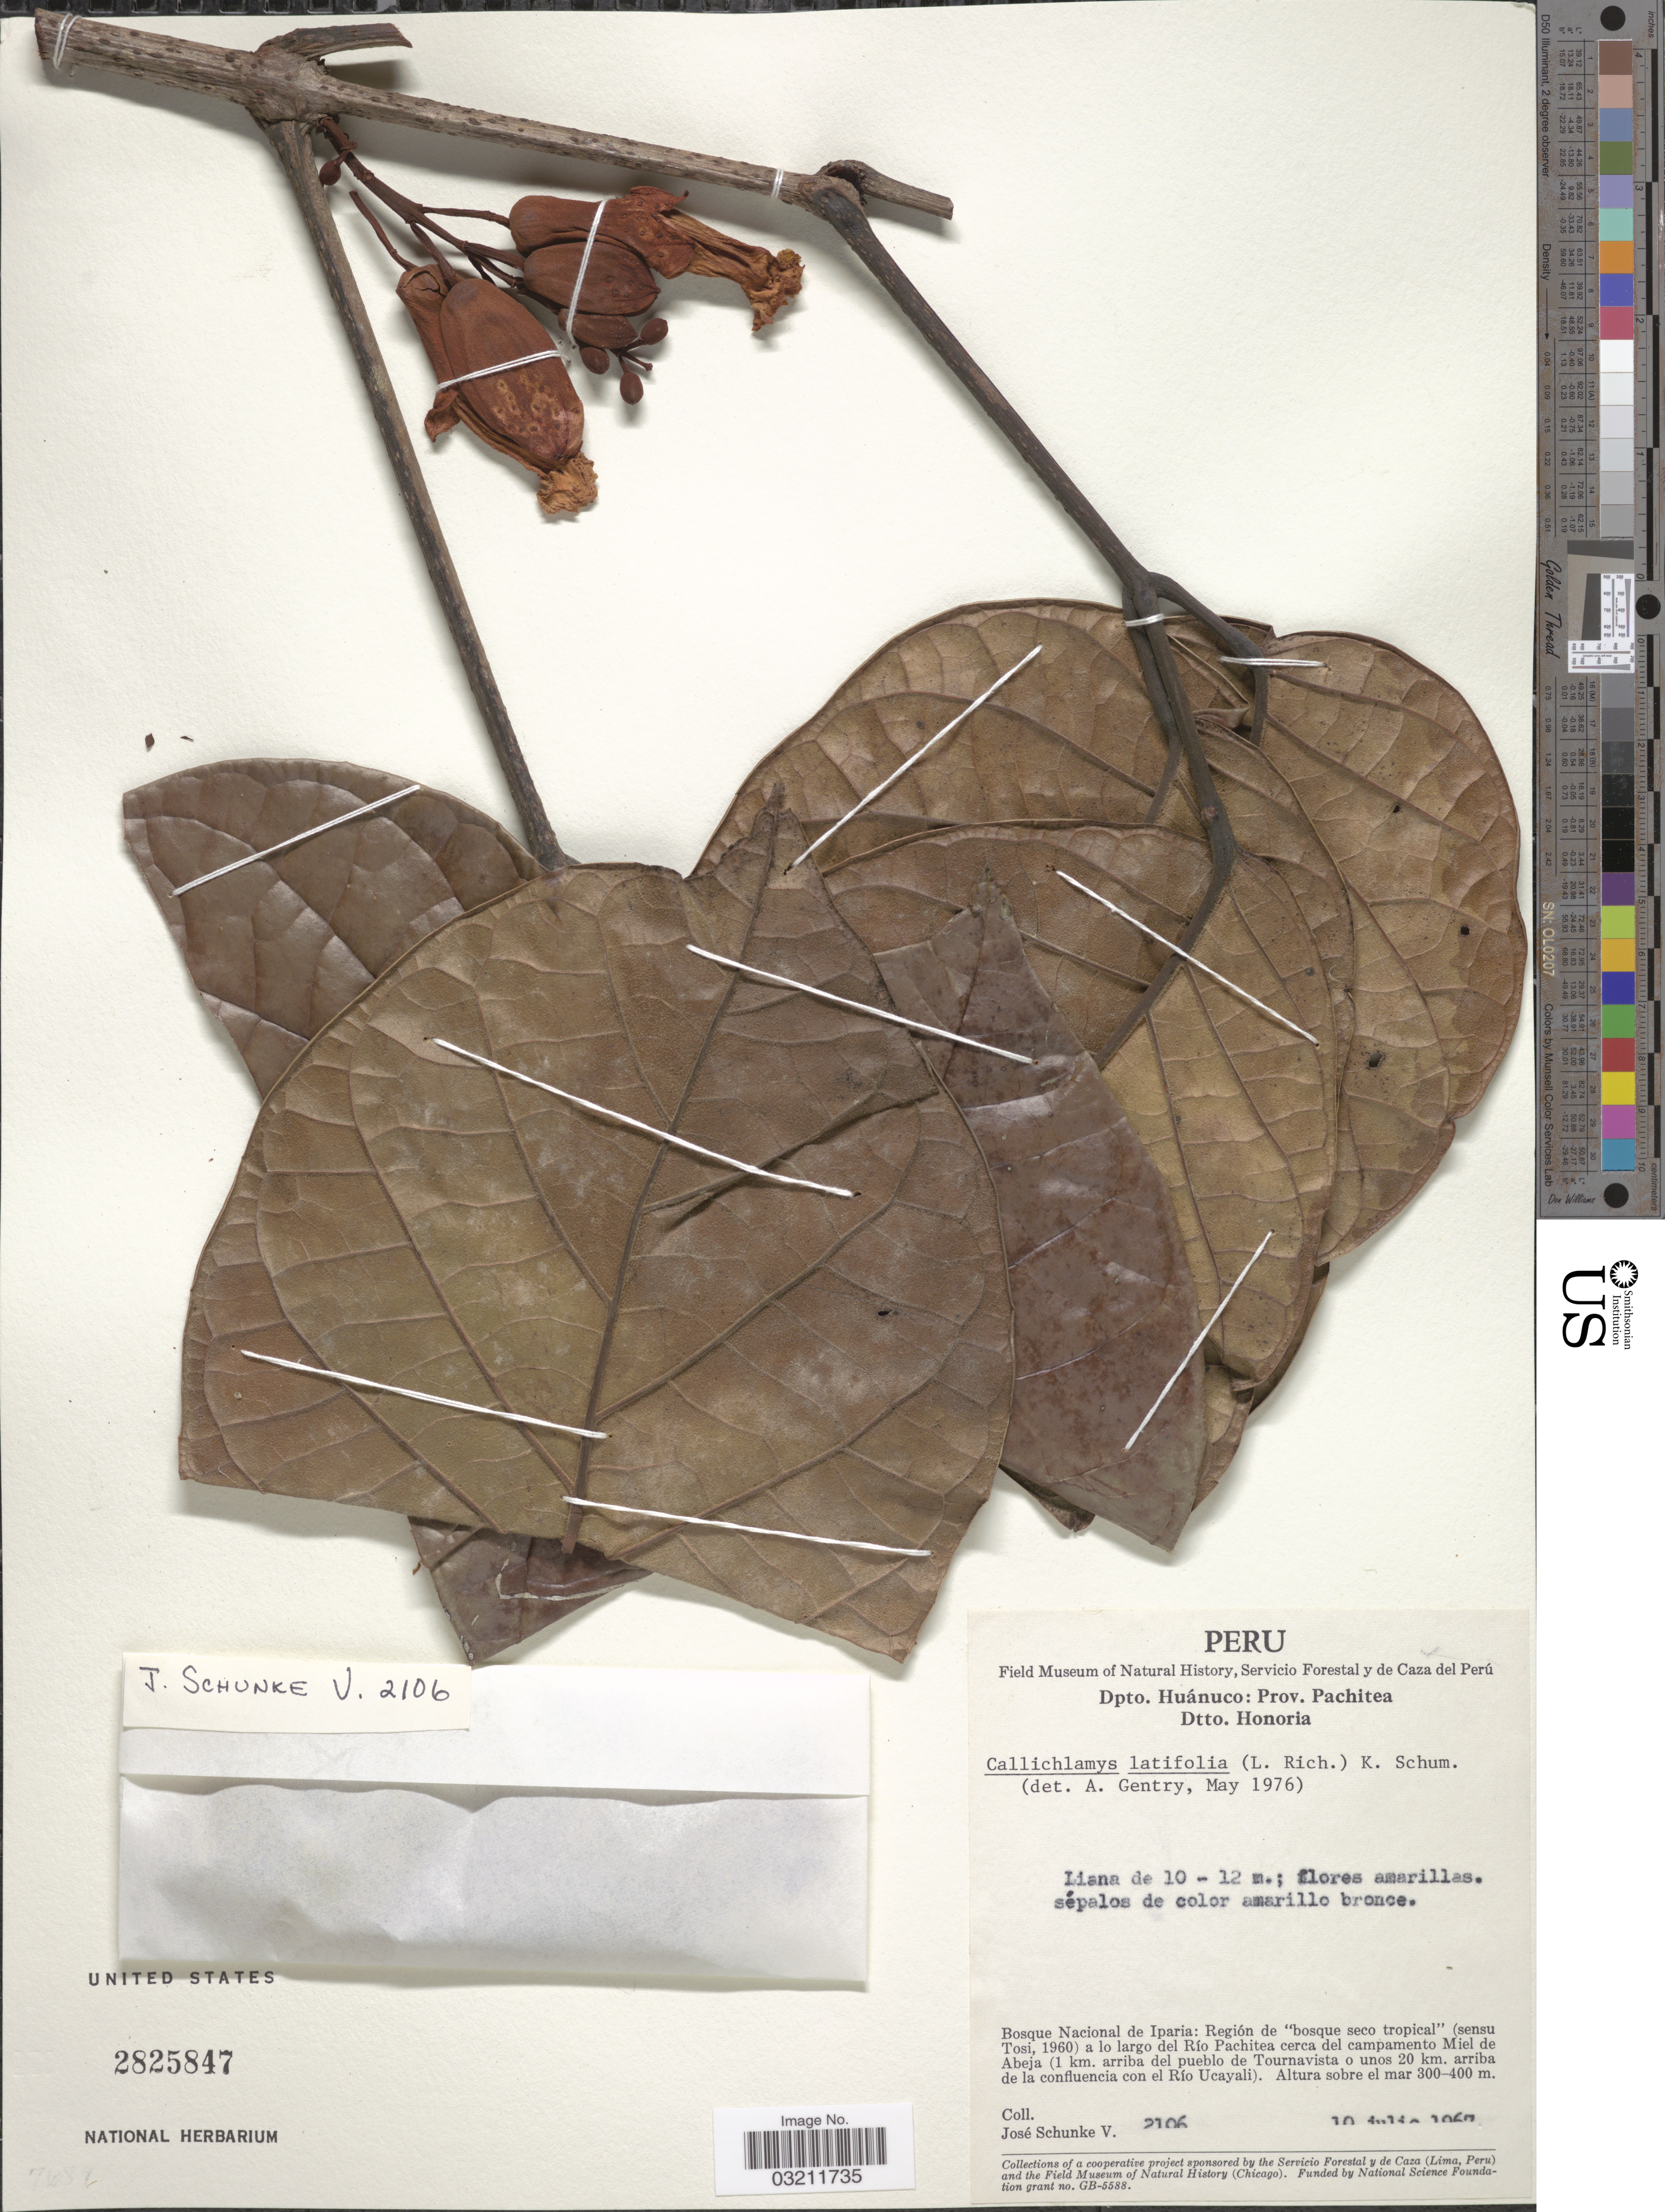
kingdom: Plantae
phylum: Tracheophyta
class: Magnoliopsida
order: Lamiales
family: Bignoniaceae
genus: Callichlamys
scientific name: Callichlamys latifolia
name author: (Rich.) K. Schum.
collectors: J. Schunke Vigo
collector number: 2106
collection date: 1967-07-10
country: Peru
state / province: Huánuco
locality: Dpto. Huánuco: Prov. Pachitea. Dtto. Honoria. Bosque Nacional de Iparia: Región de "bosque seco tropical" (sensu Tosi, 1960) a lo largo del Río Pachitea cerca del campamento Miel de Abeja (1 km. arriba del pueblo de Tournavista o unos 20 km. arriba de la confluencia con el Río Ucayali).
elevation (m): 300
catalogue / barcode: US 2825847